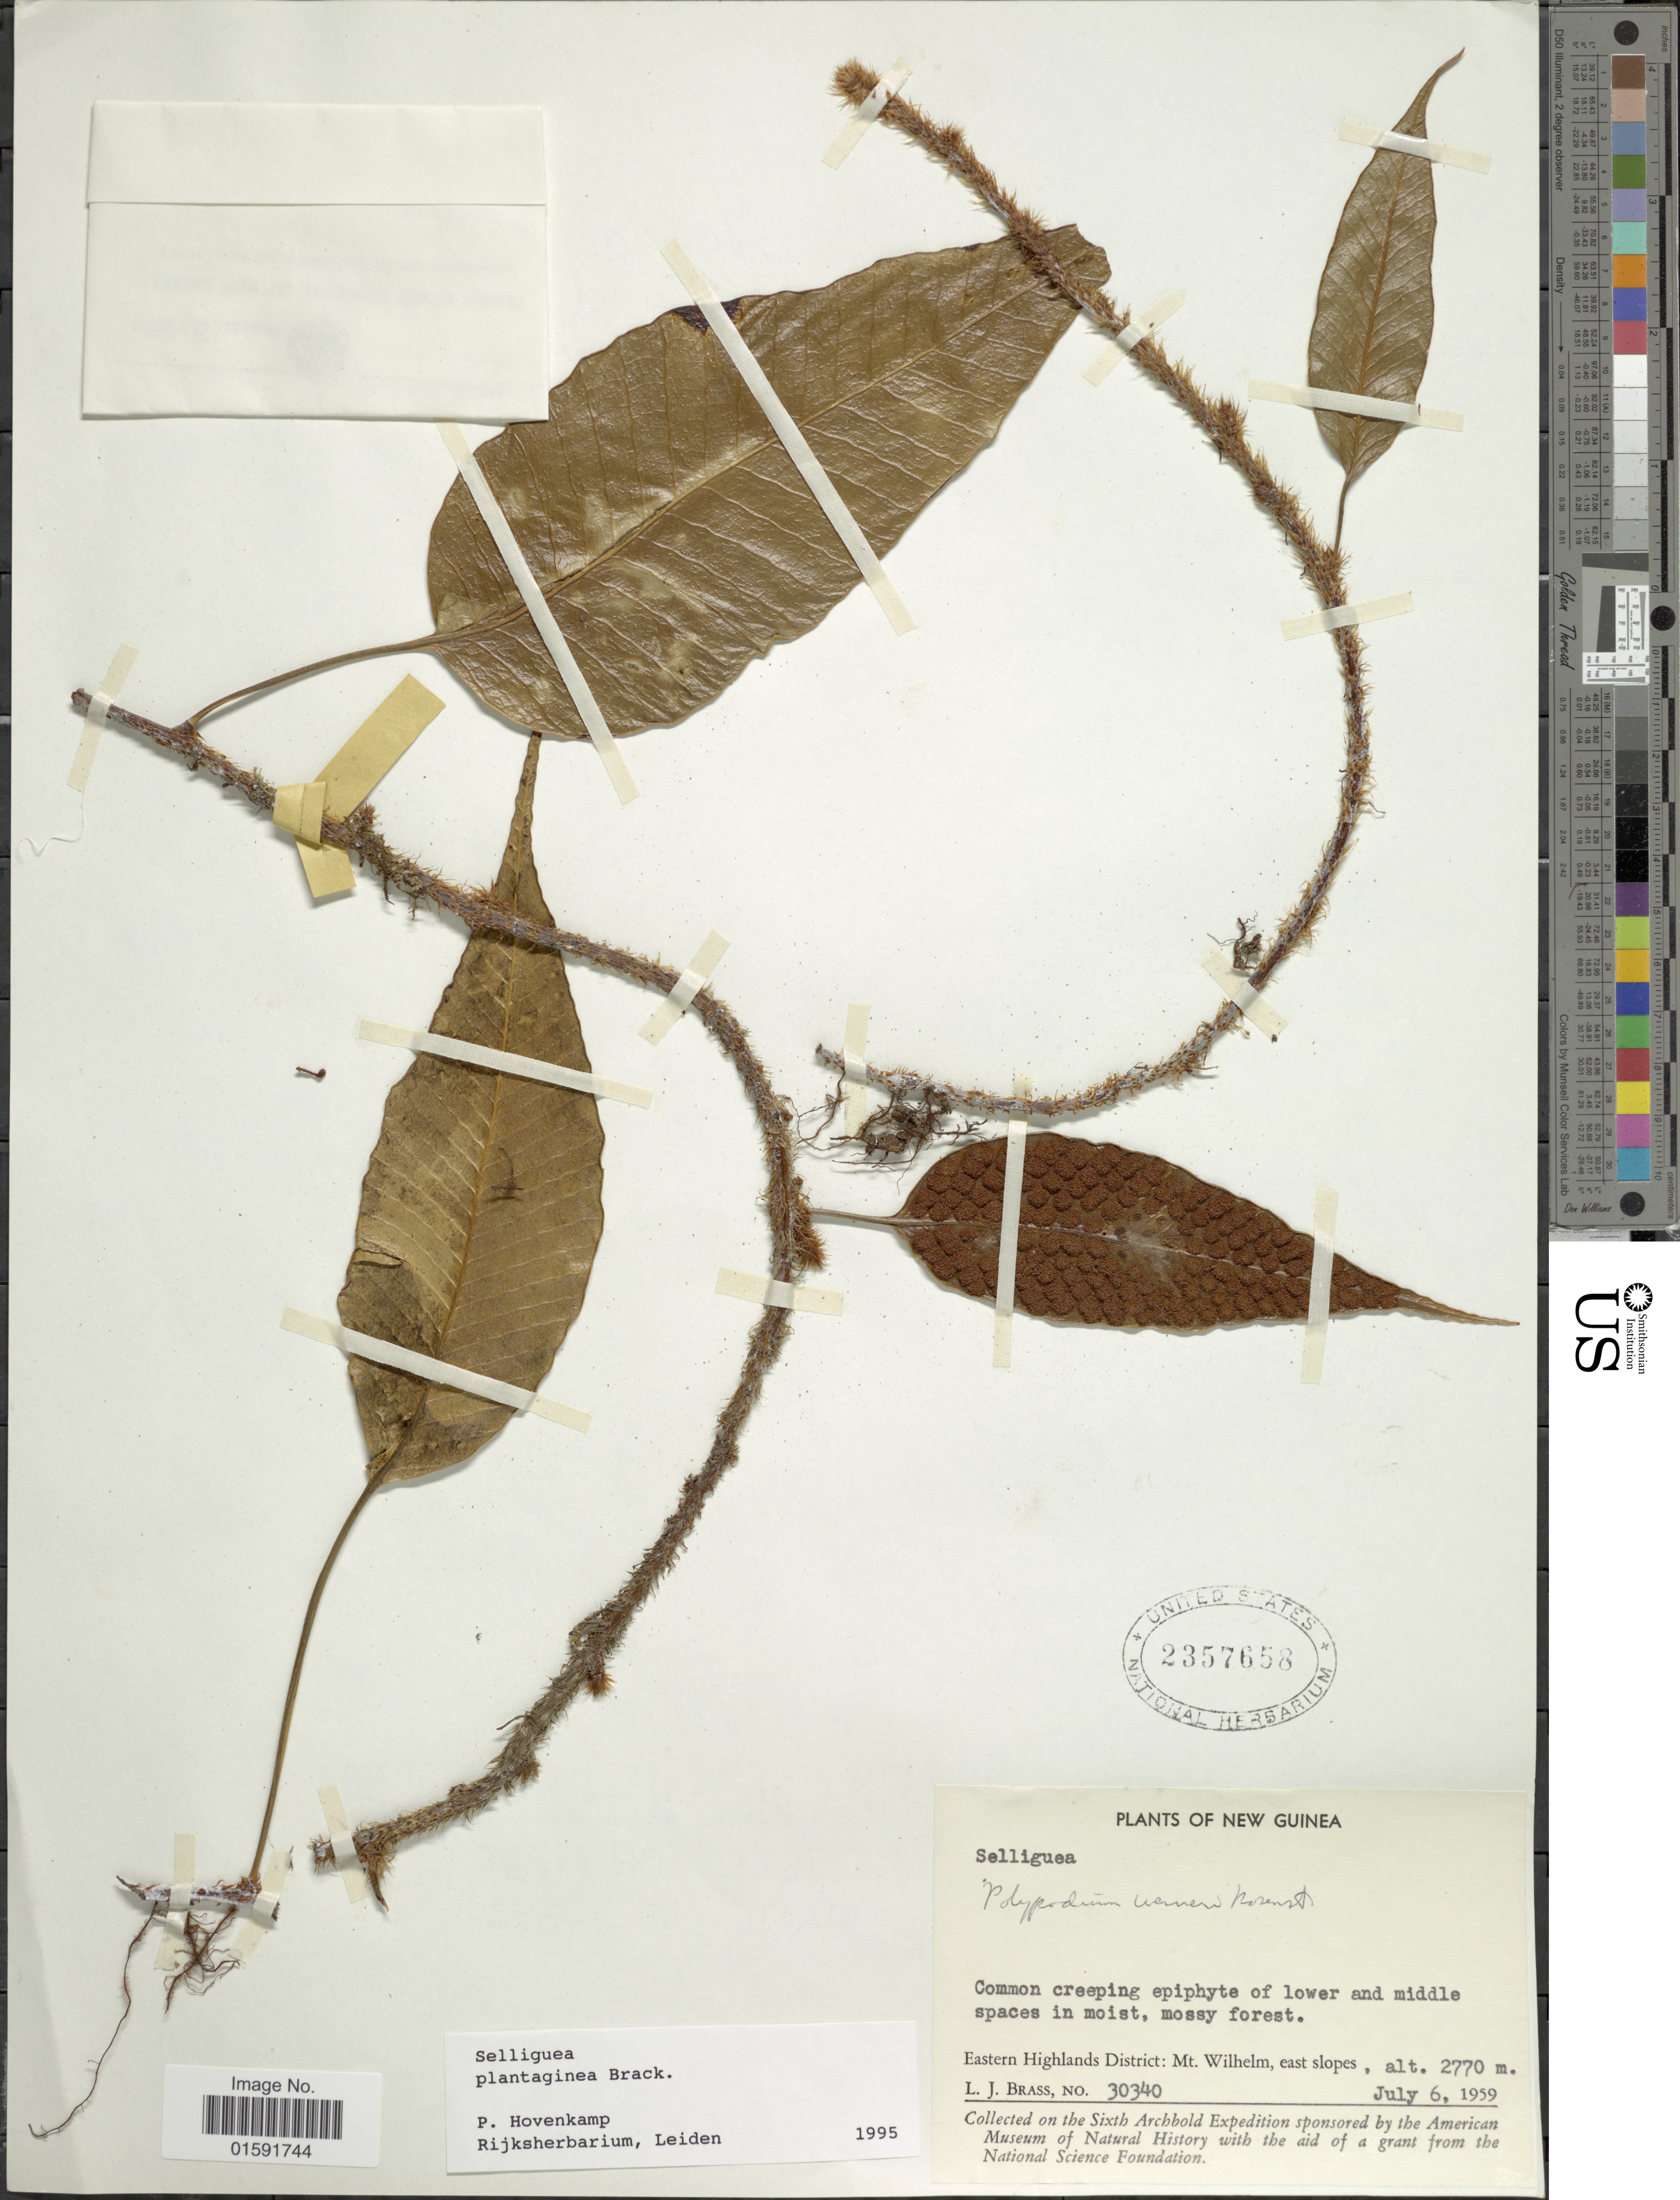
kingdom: Plantae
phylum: Tracheophyta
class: Polypodiopsida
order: Polypodiales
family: Polypodiaceae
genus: Selliguea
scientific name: Selliguea plantaginea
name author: Brack. in Wilkes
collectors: L. J. Brass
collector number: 30340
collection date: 1959-07-06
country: Papua New Guinea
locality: New Guinea, Eastern Highlands District; Mt. Wilhelm, east slope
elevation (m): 2770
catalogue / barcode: US 2357658